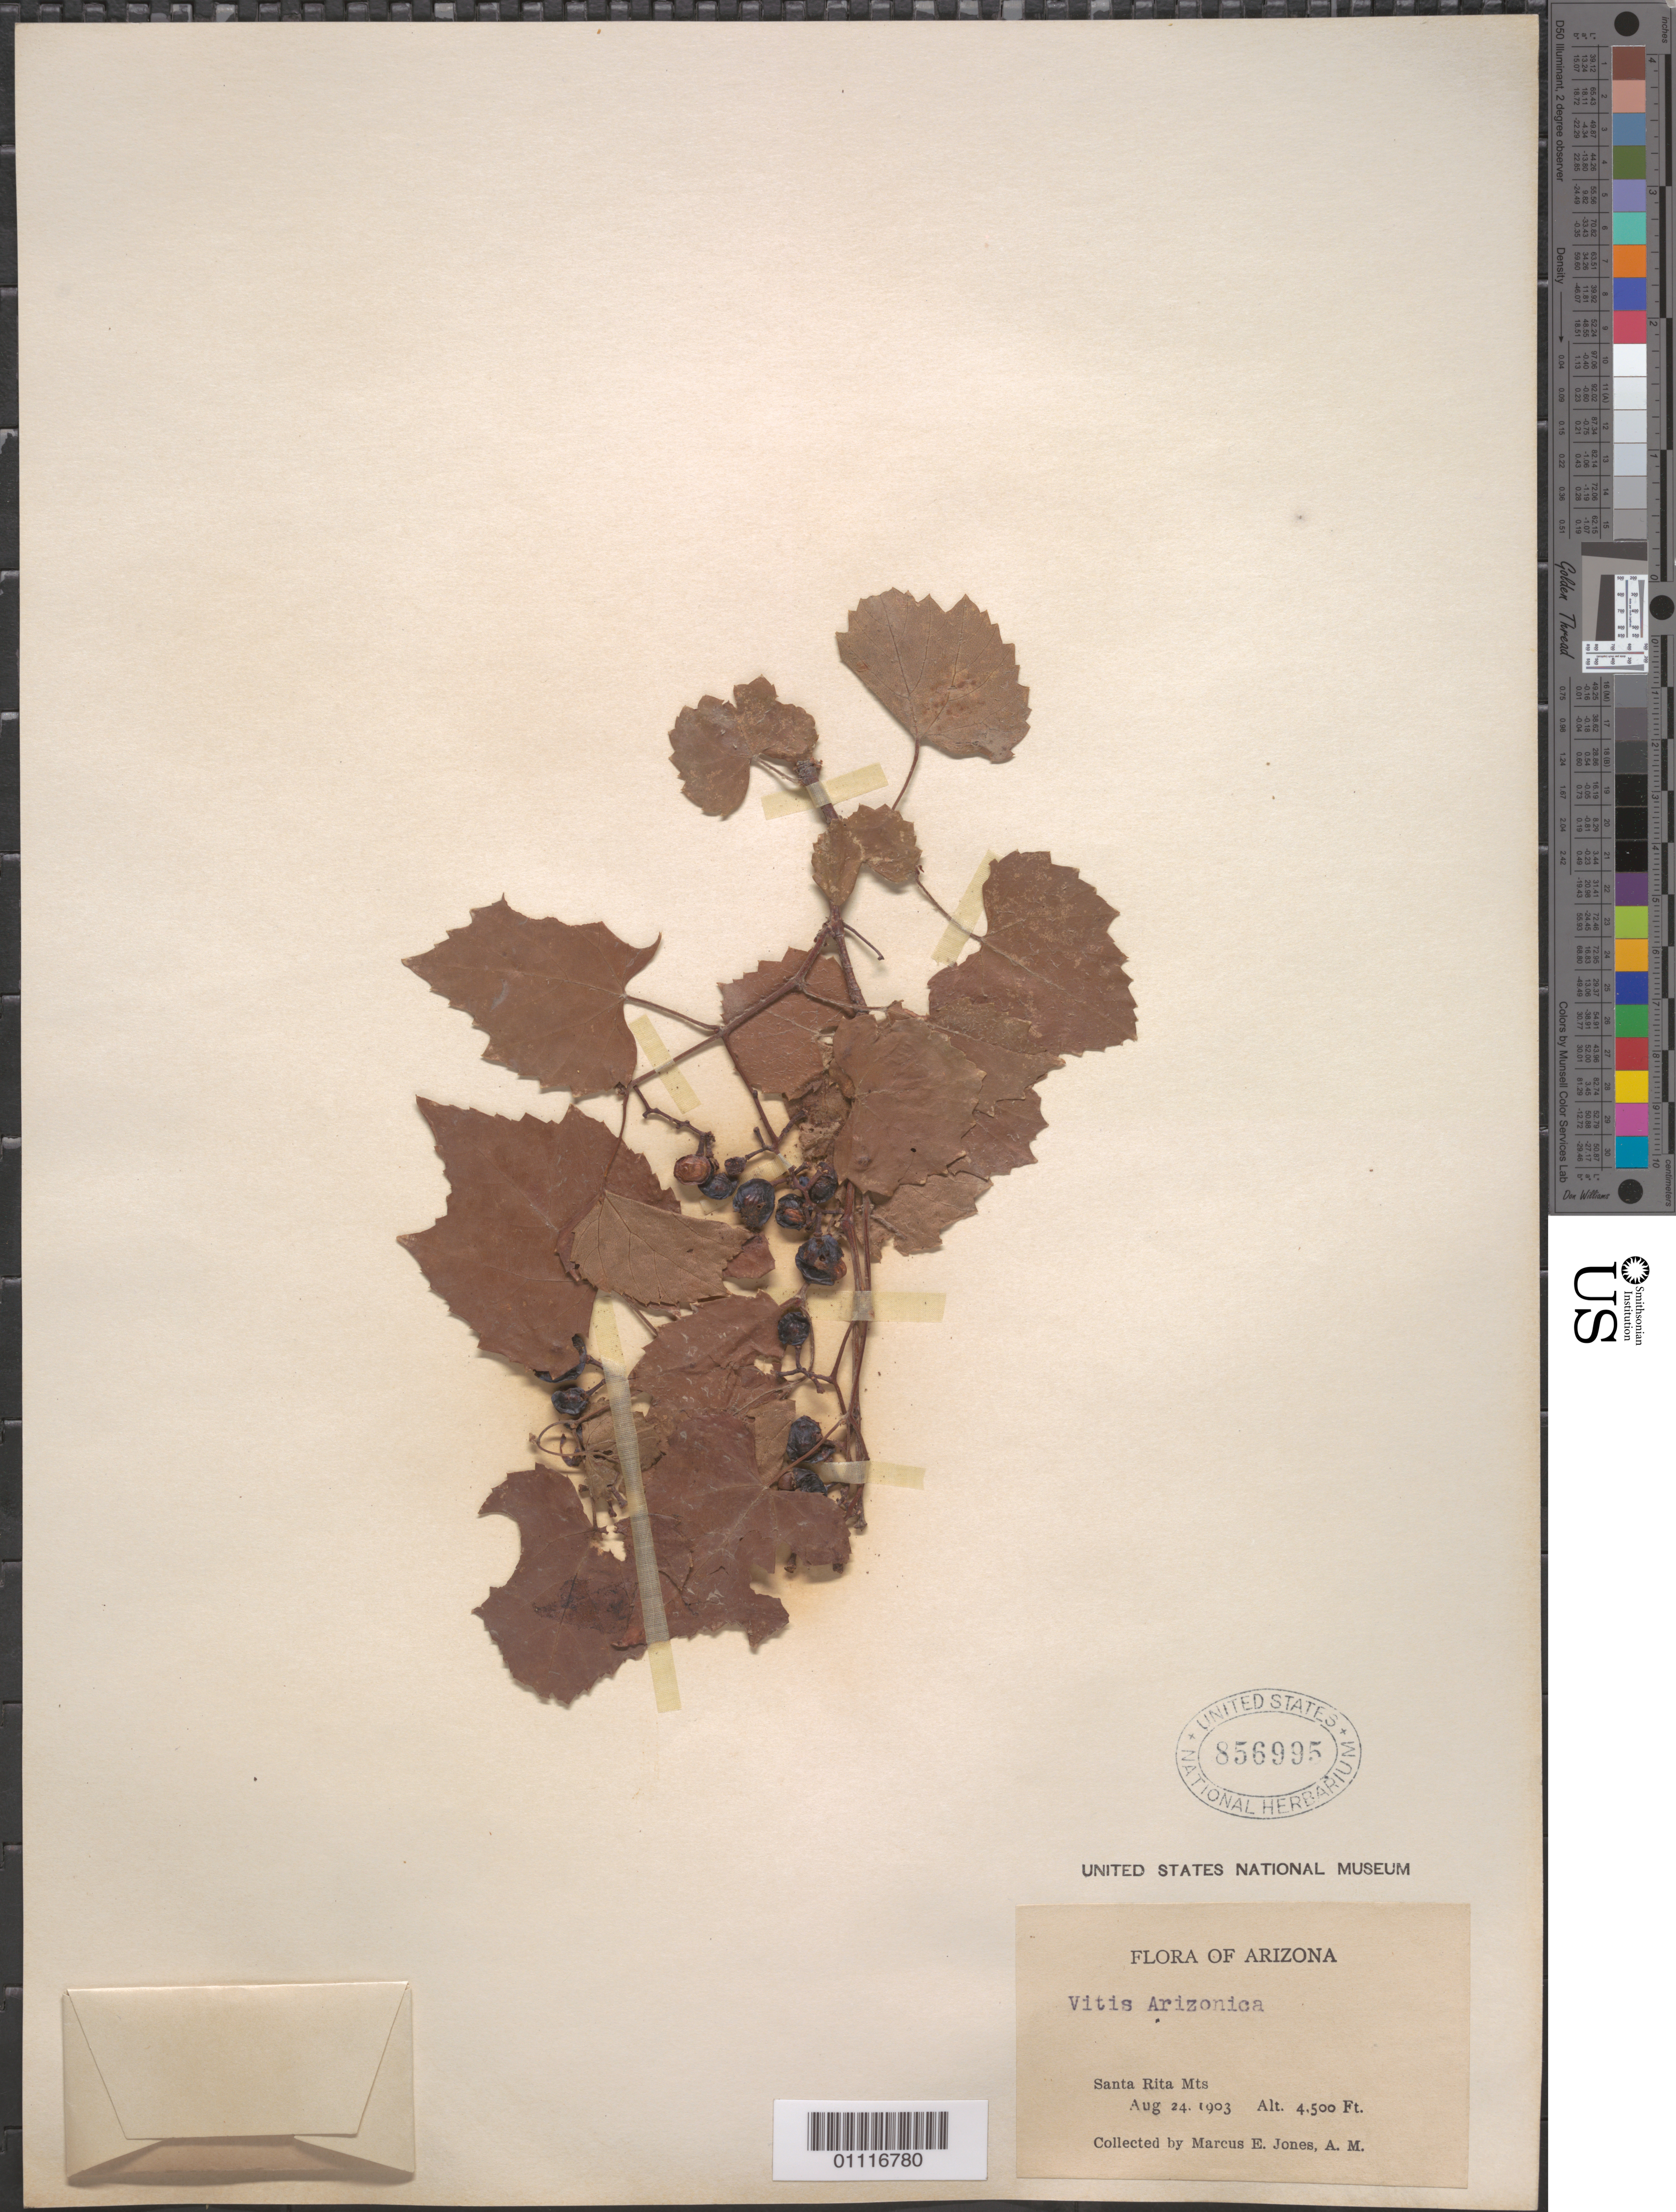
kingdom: Plantae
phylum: Tracheophyta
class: Magnoliopsida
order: Vitales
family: Vitaceae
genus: Vitis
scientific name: Vitis arizonica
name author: Engelm.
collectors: M. E. Jones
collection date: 1903-08-24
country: United States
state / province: Arizona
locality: Santa Rita Mts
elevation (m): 1372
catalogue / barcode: US 856995